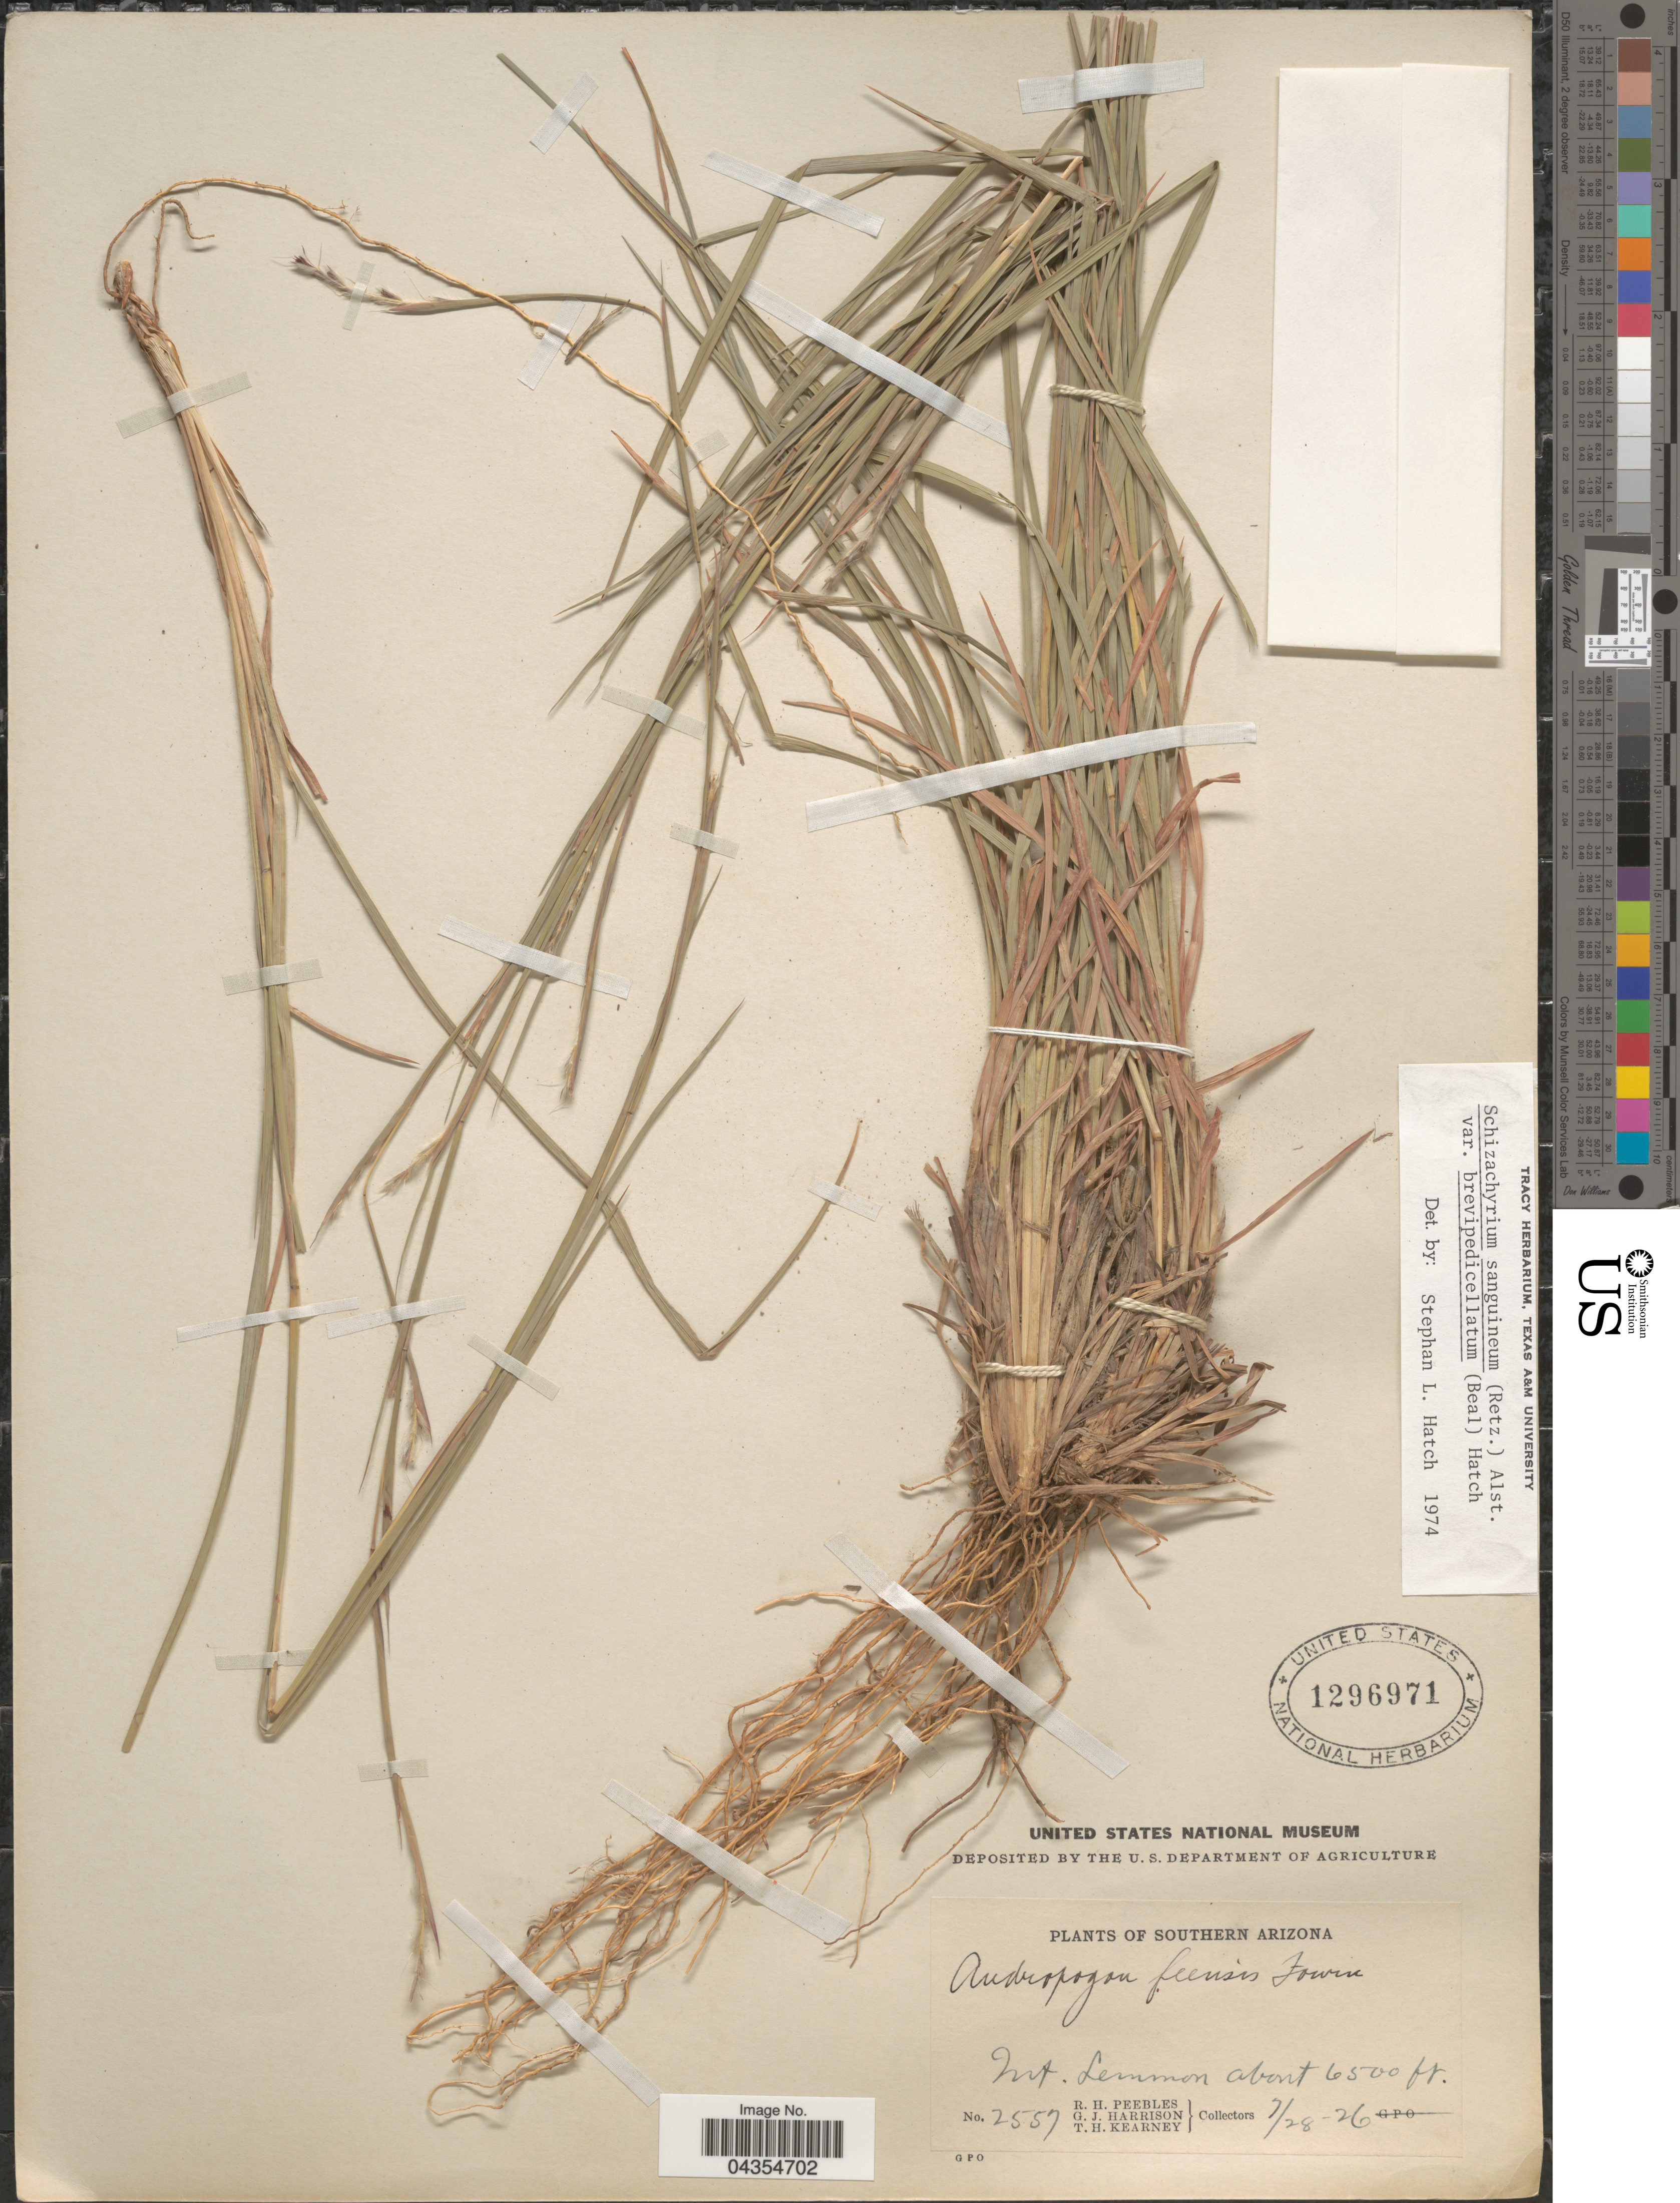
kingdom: Plantae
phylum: Tracheophyta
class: Liliopsida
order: Poales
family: Poaceae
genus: Schizachyrium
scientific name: Schizachyrium sanguineum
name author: (Retz.) Alston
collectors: R. H. Peebles, G. J. Harrison & T. H. Kearney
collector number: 2557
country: United States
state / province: Arizona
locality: Southern Arizona. Mt. Lemmon.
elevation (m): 1981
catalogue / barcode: US 1296971